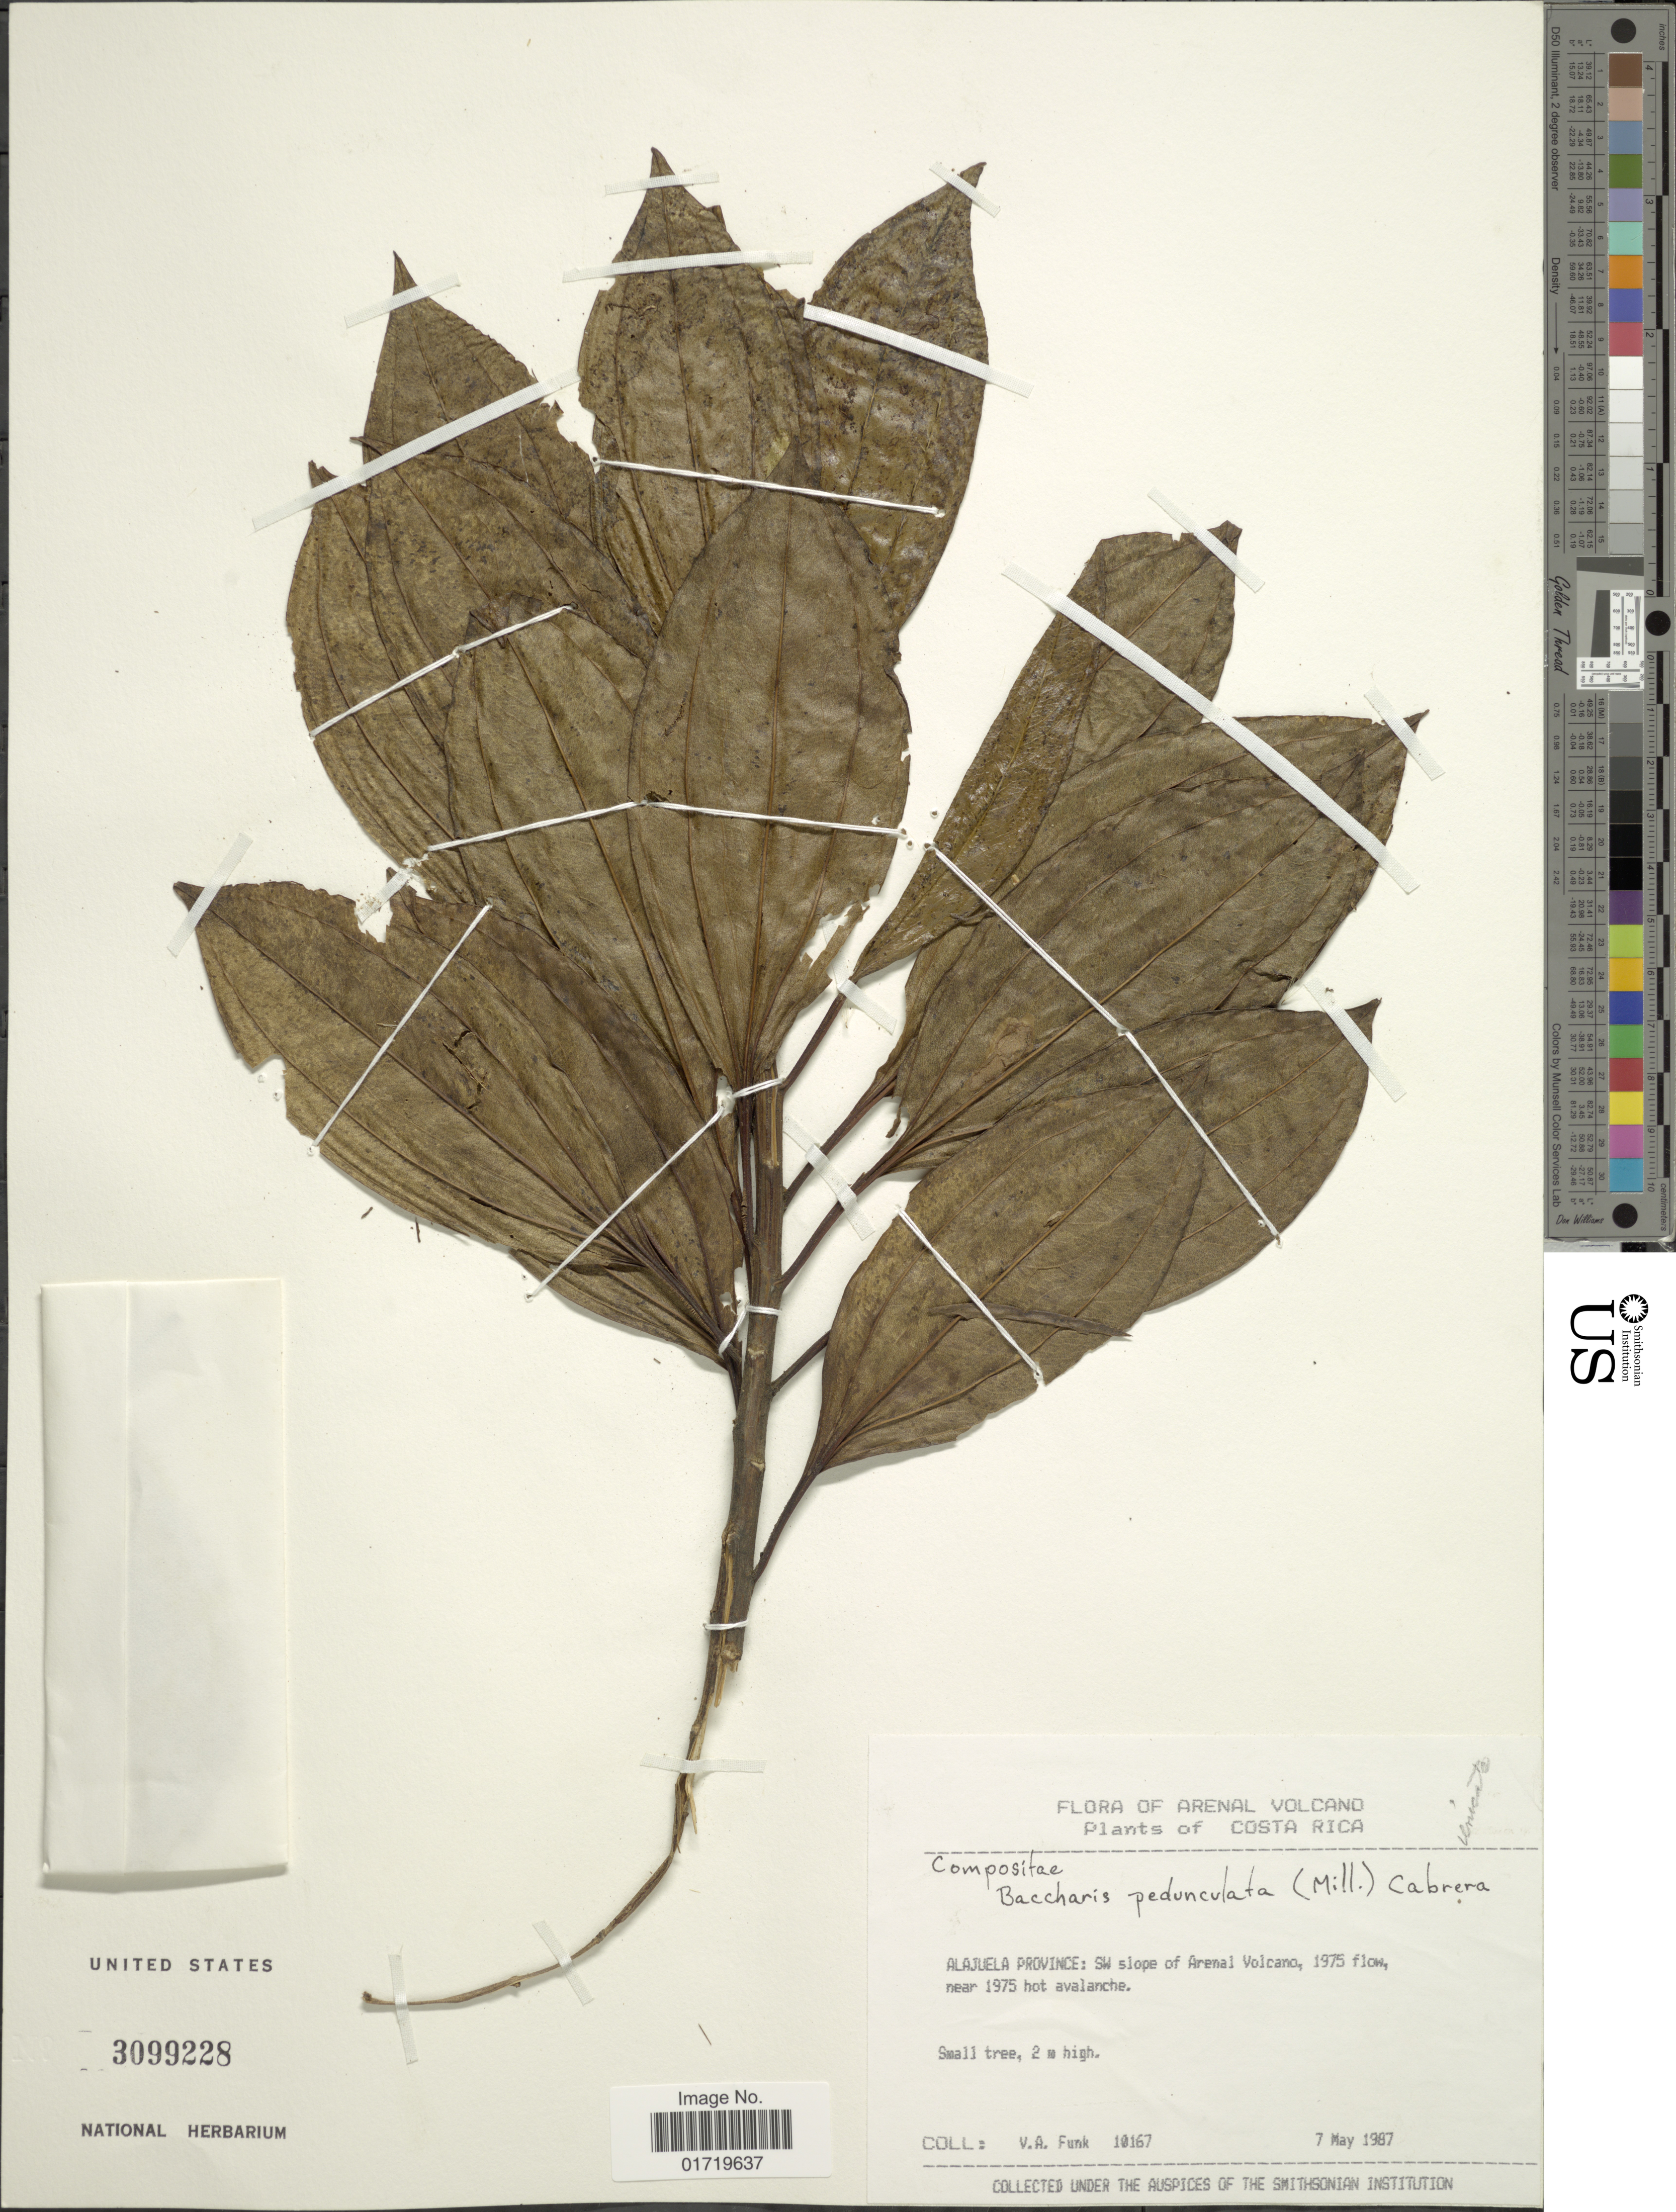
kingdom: Plantae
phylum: Tracheophyta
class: Magnoliopsida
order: Asterales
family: Asteraceae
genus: Baccharis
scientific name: Baccharis pedunculata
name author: (Mill.) Cabrera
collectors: V. Funk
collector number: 10167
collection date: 1987-05-07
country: Costa Rica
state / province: Alajuela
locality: Alajuela Province: SW slope of Arenal Volcano, 1975 flow, near 1975 hot avalanche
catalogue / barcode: US 3099228